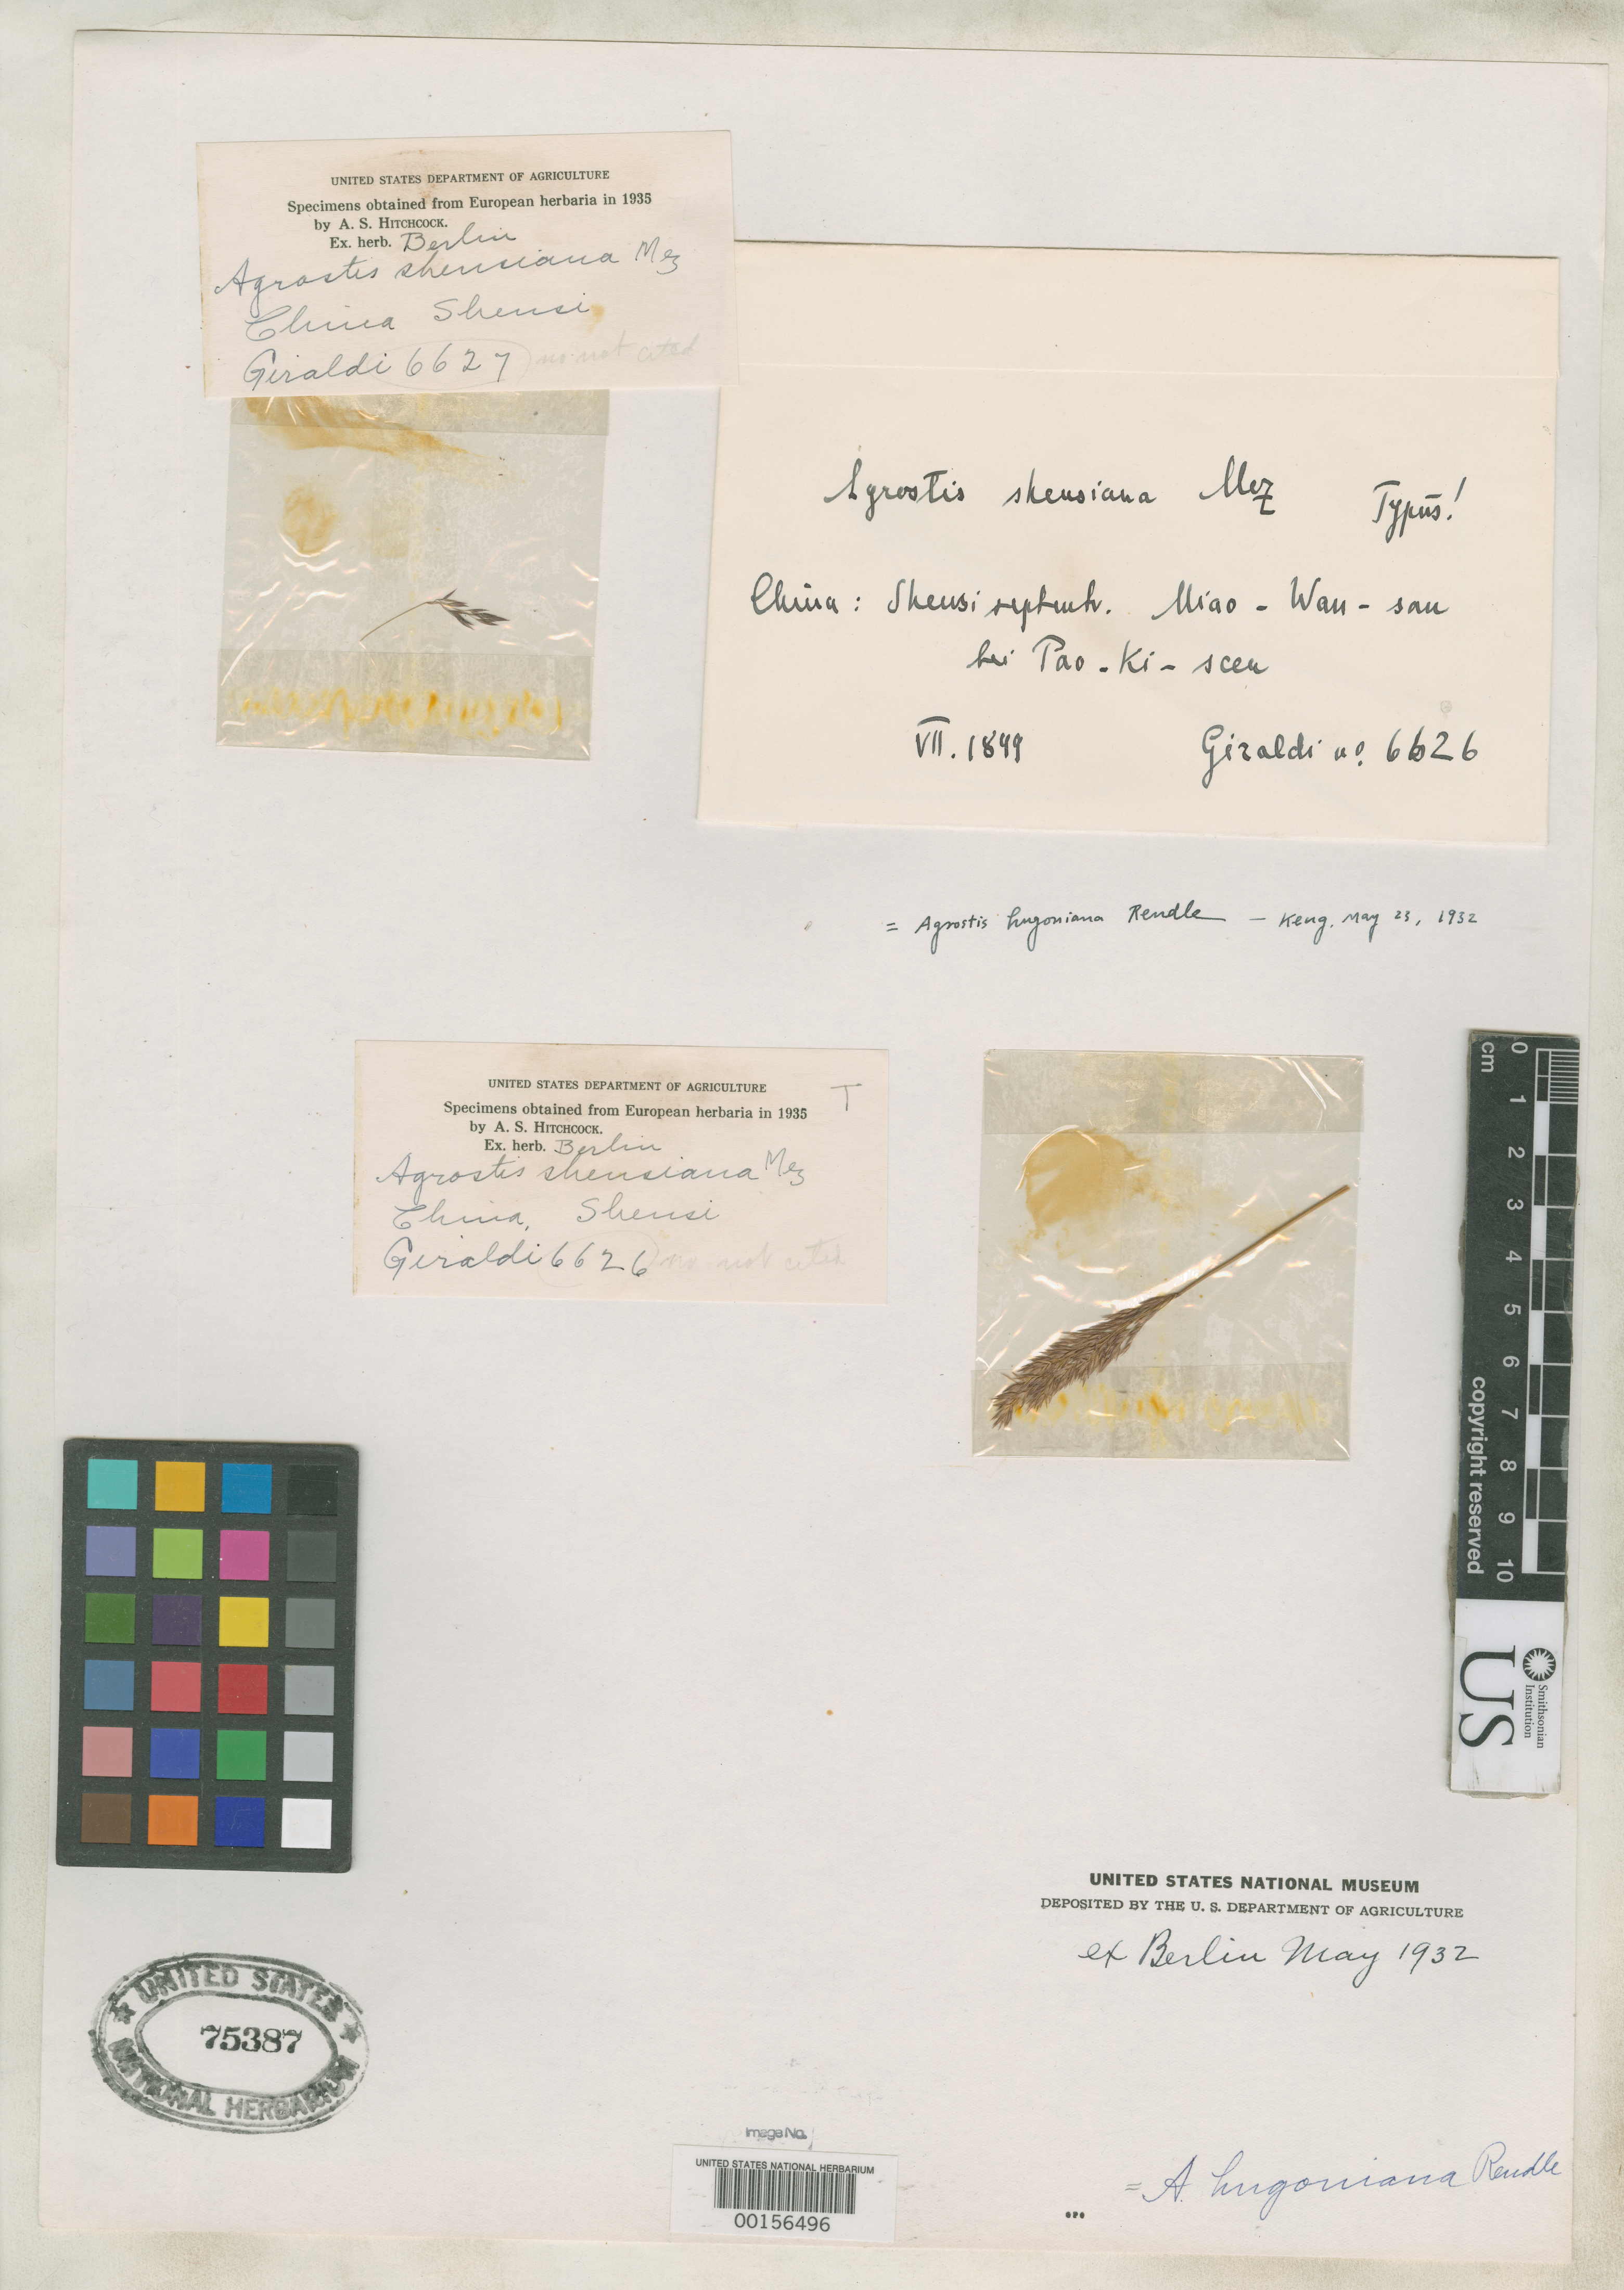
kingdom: Plantae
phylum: Tracheophyta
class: Liliopsida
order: Poales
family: Poaceae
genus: Agrostis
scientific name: Agrostis shensiana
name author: Mez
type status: Type Fragment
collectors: -. Giraldi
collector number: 6626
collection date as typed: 1849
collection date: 1849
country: China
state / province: Shaanxi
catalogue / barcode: US 75387